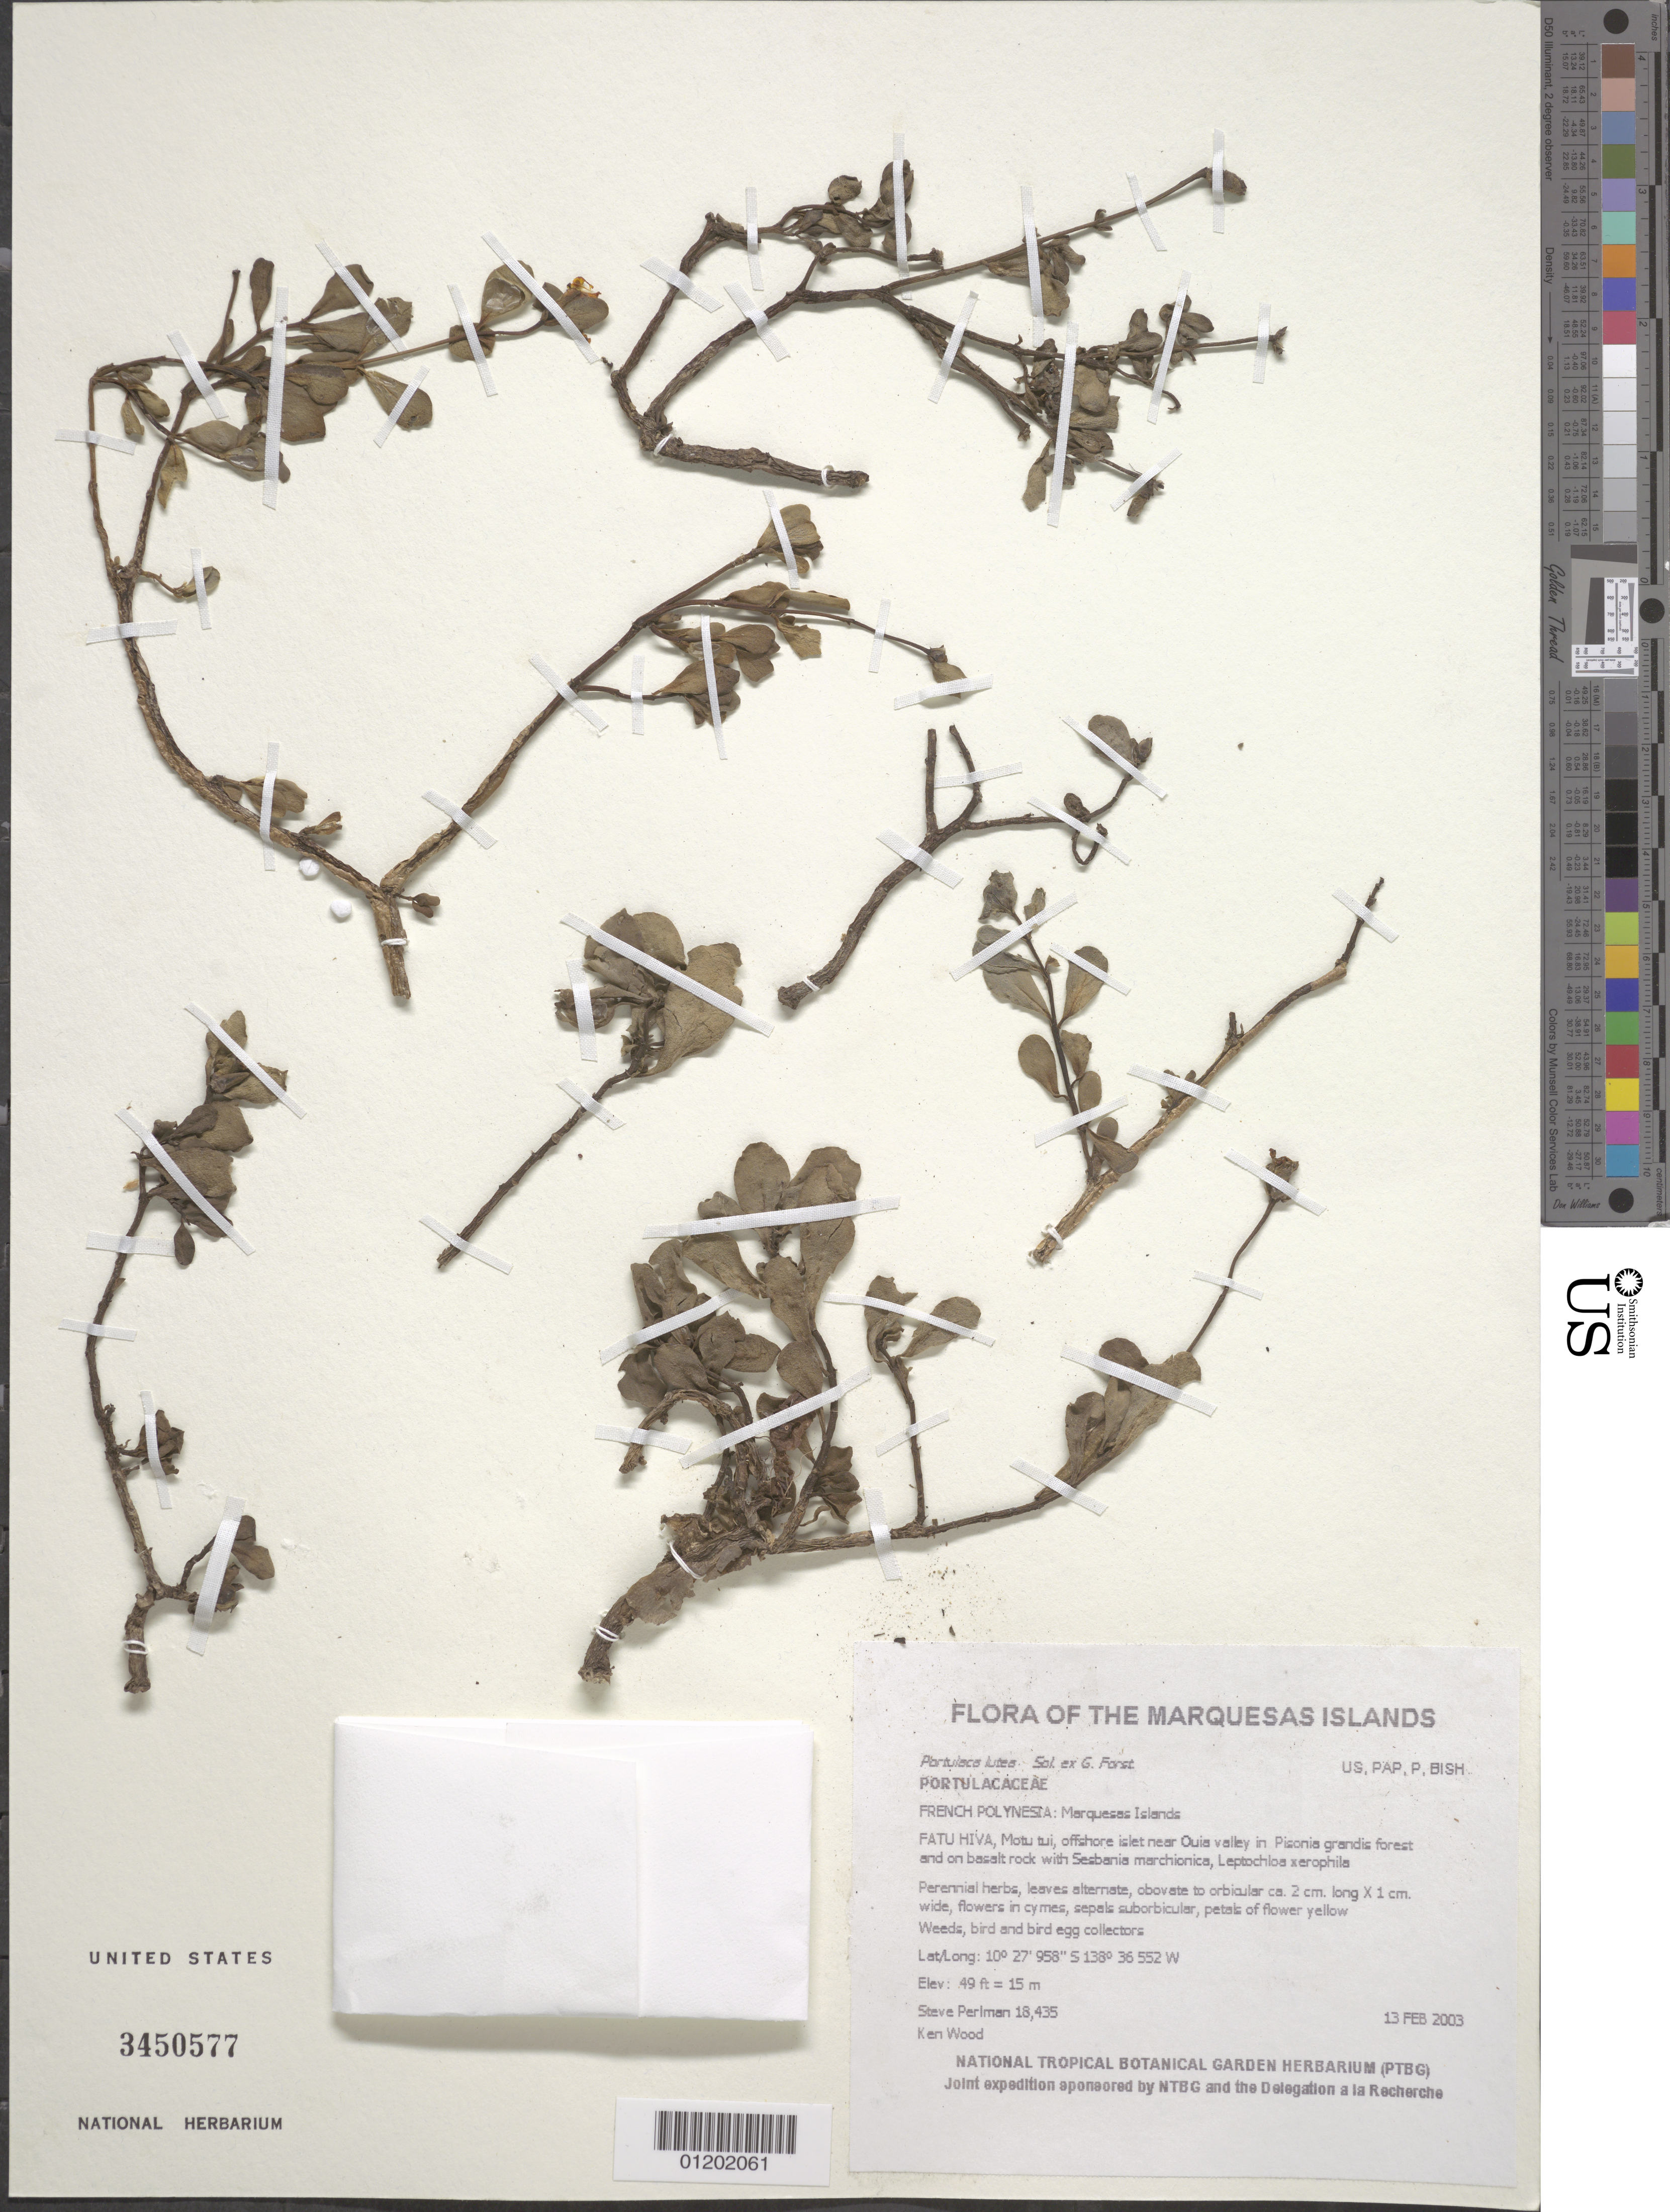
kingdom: Plantae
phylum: Tracheophyta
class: Magnoliopsida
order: Caryophyllales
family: Portulacaceae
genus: Portulaca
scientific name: Portulaca lutea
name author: Sol. ex G. Forst.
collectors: S. P. Perlman & K. R. Wood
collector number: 18435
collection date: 2003-02-13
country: French Polynesia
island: Fatu Hiva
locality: Motu tui, offshore islet near Ouia valley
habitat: In Pisonia grandis forest and on basalt rock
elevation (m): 15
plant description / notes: Weeds, bird and bird egg collectors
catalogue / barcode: US 3450577